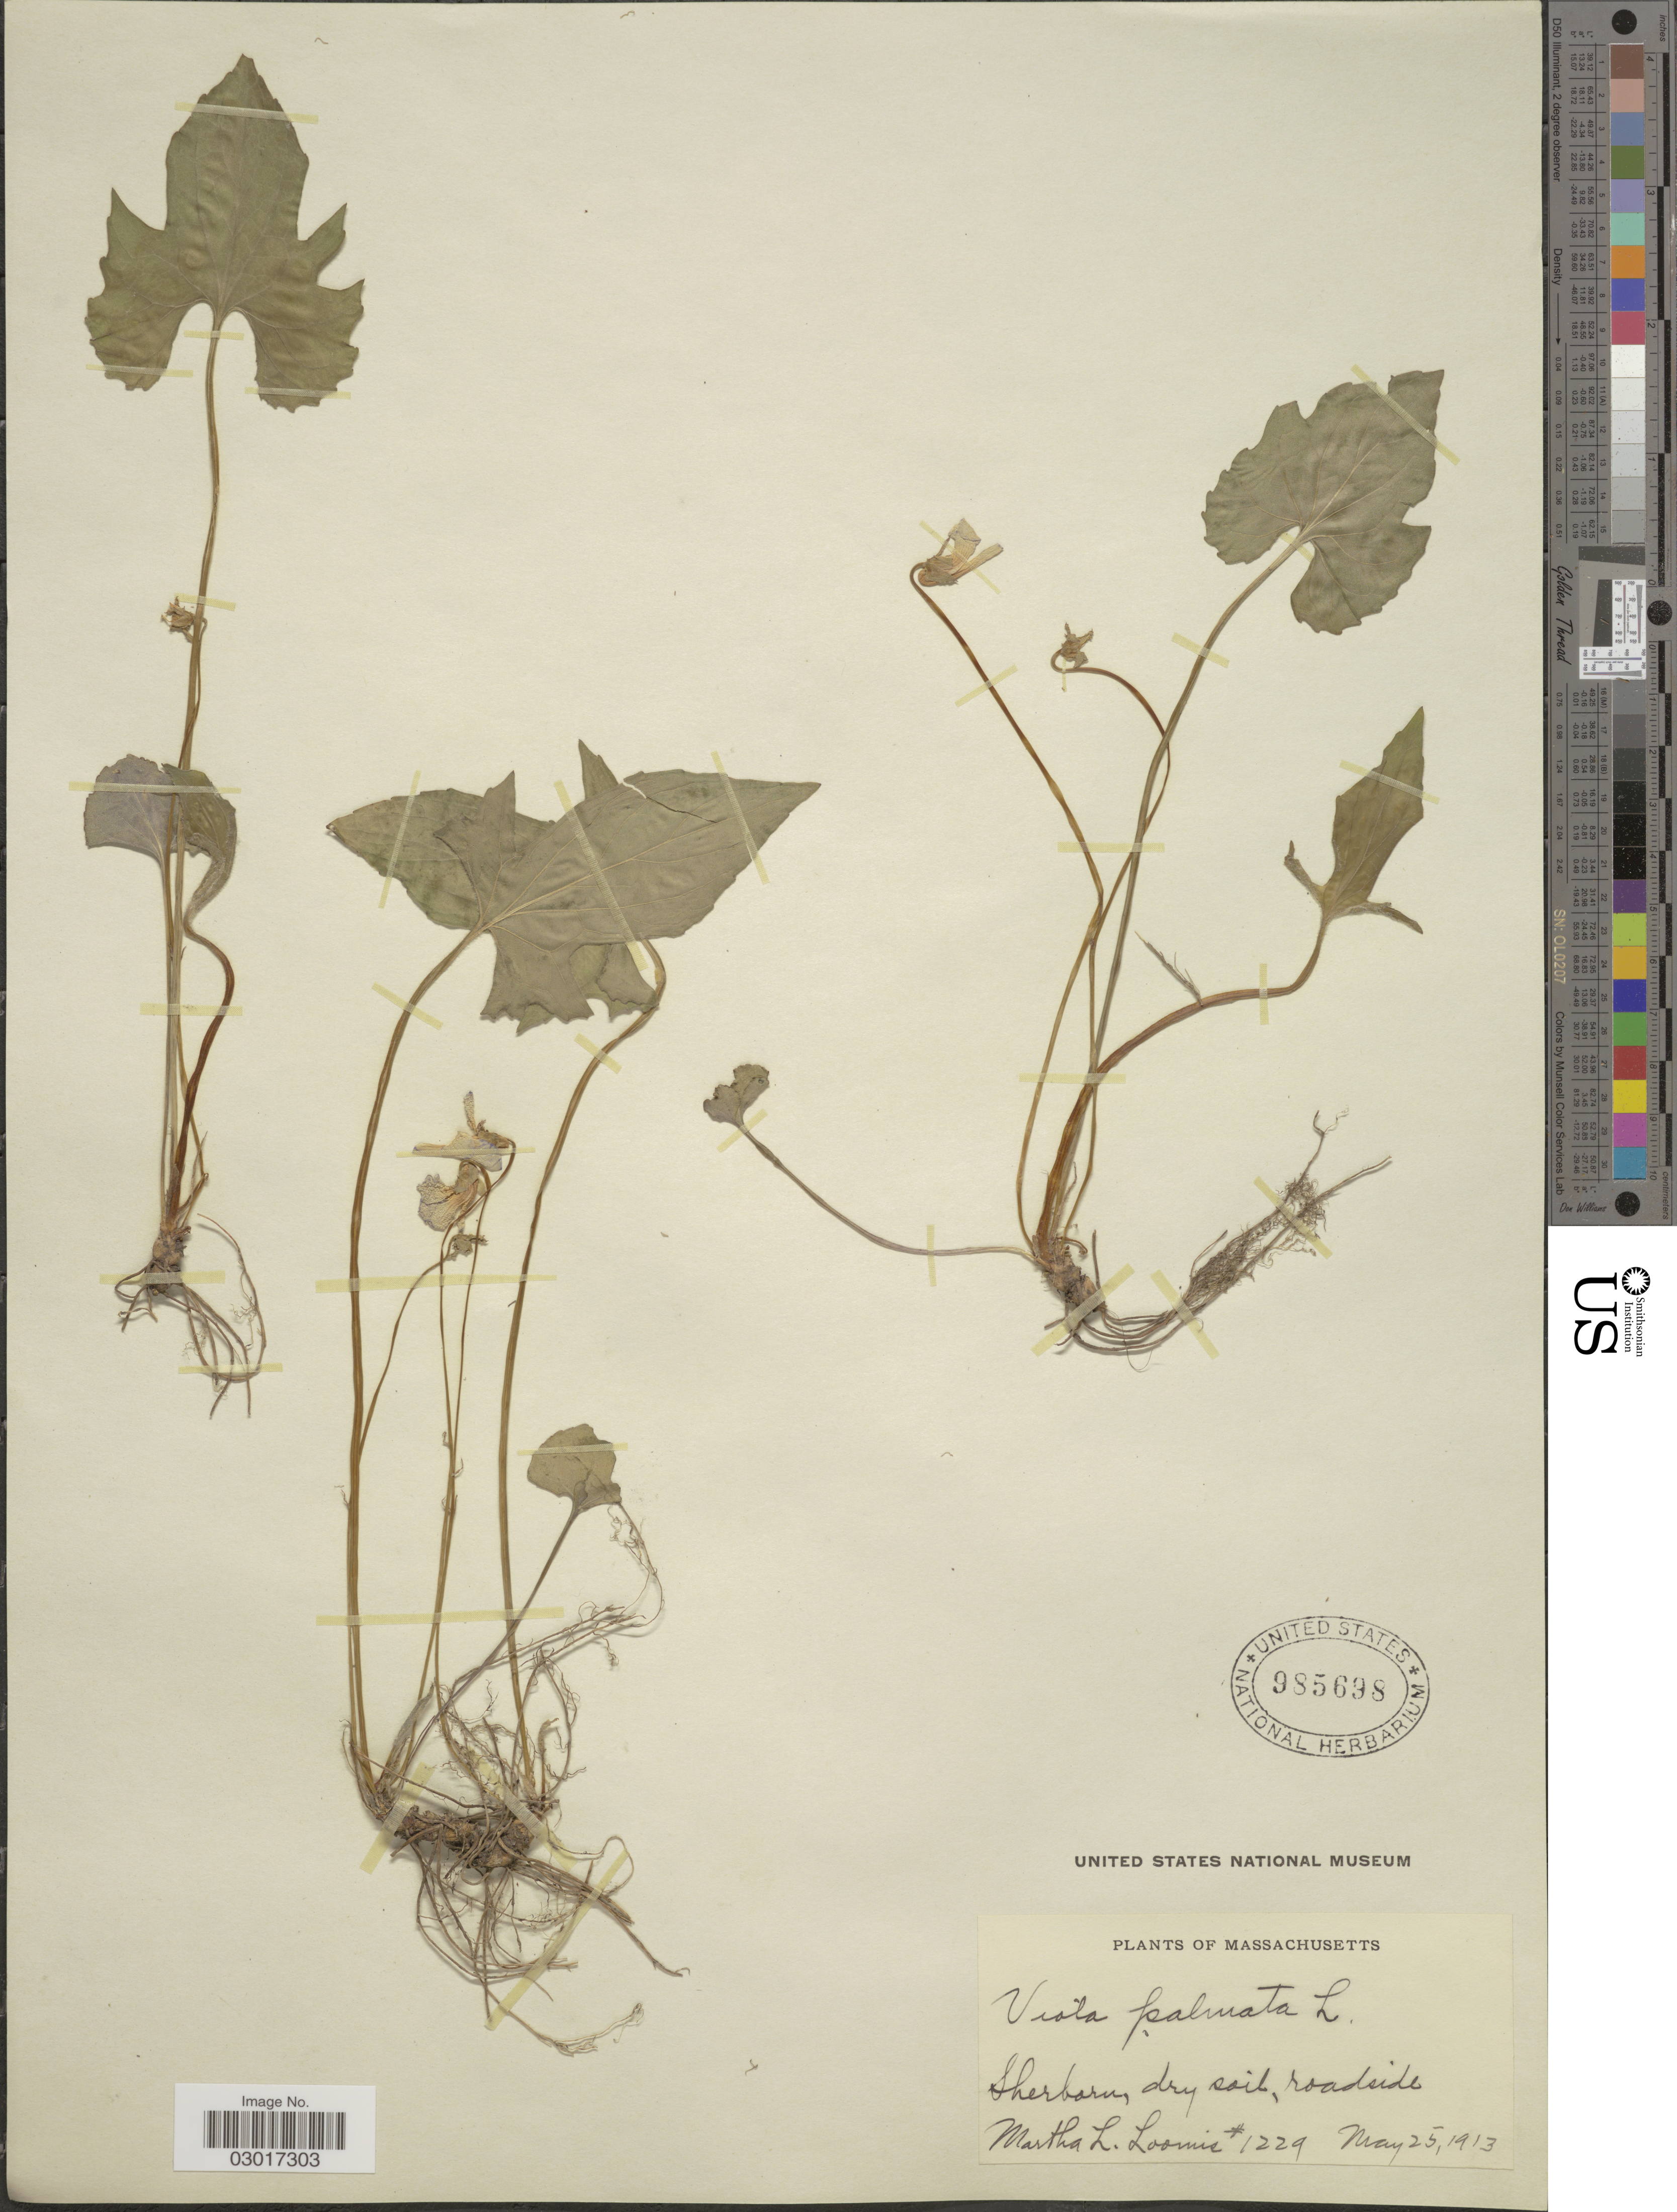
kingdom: Plantae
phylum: Tracheophyta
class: Magnoliopsida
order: Malpighiales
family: Violaceae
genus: Viola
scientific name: Viola triloba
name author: Schwein.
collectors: M. L. Loomis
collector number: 1229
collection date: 1913-05-25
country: United States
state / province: Massachusetts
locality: Sherborn.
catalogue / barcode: US 985698